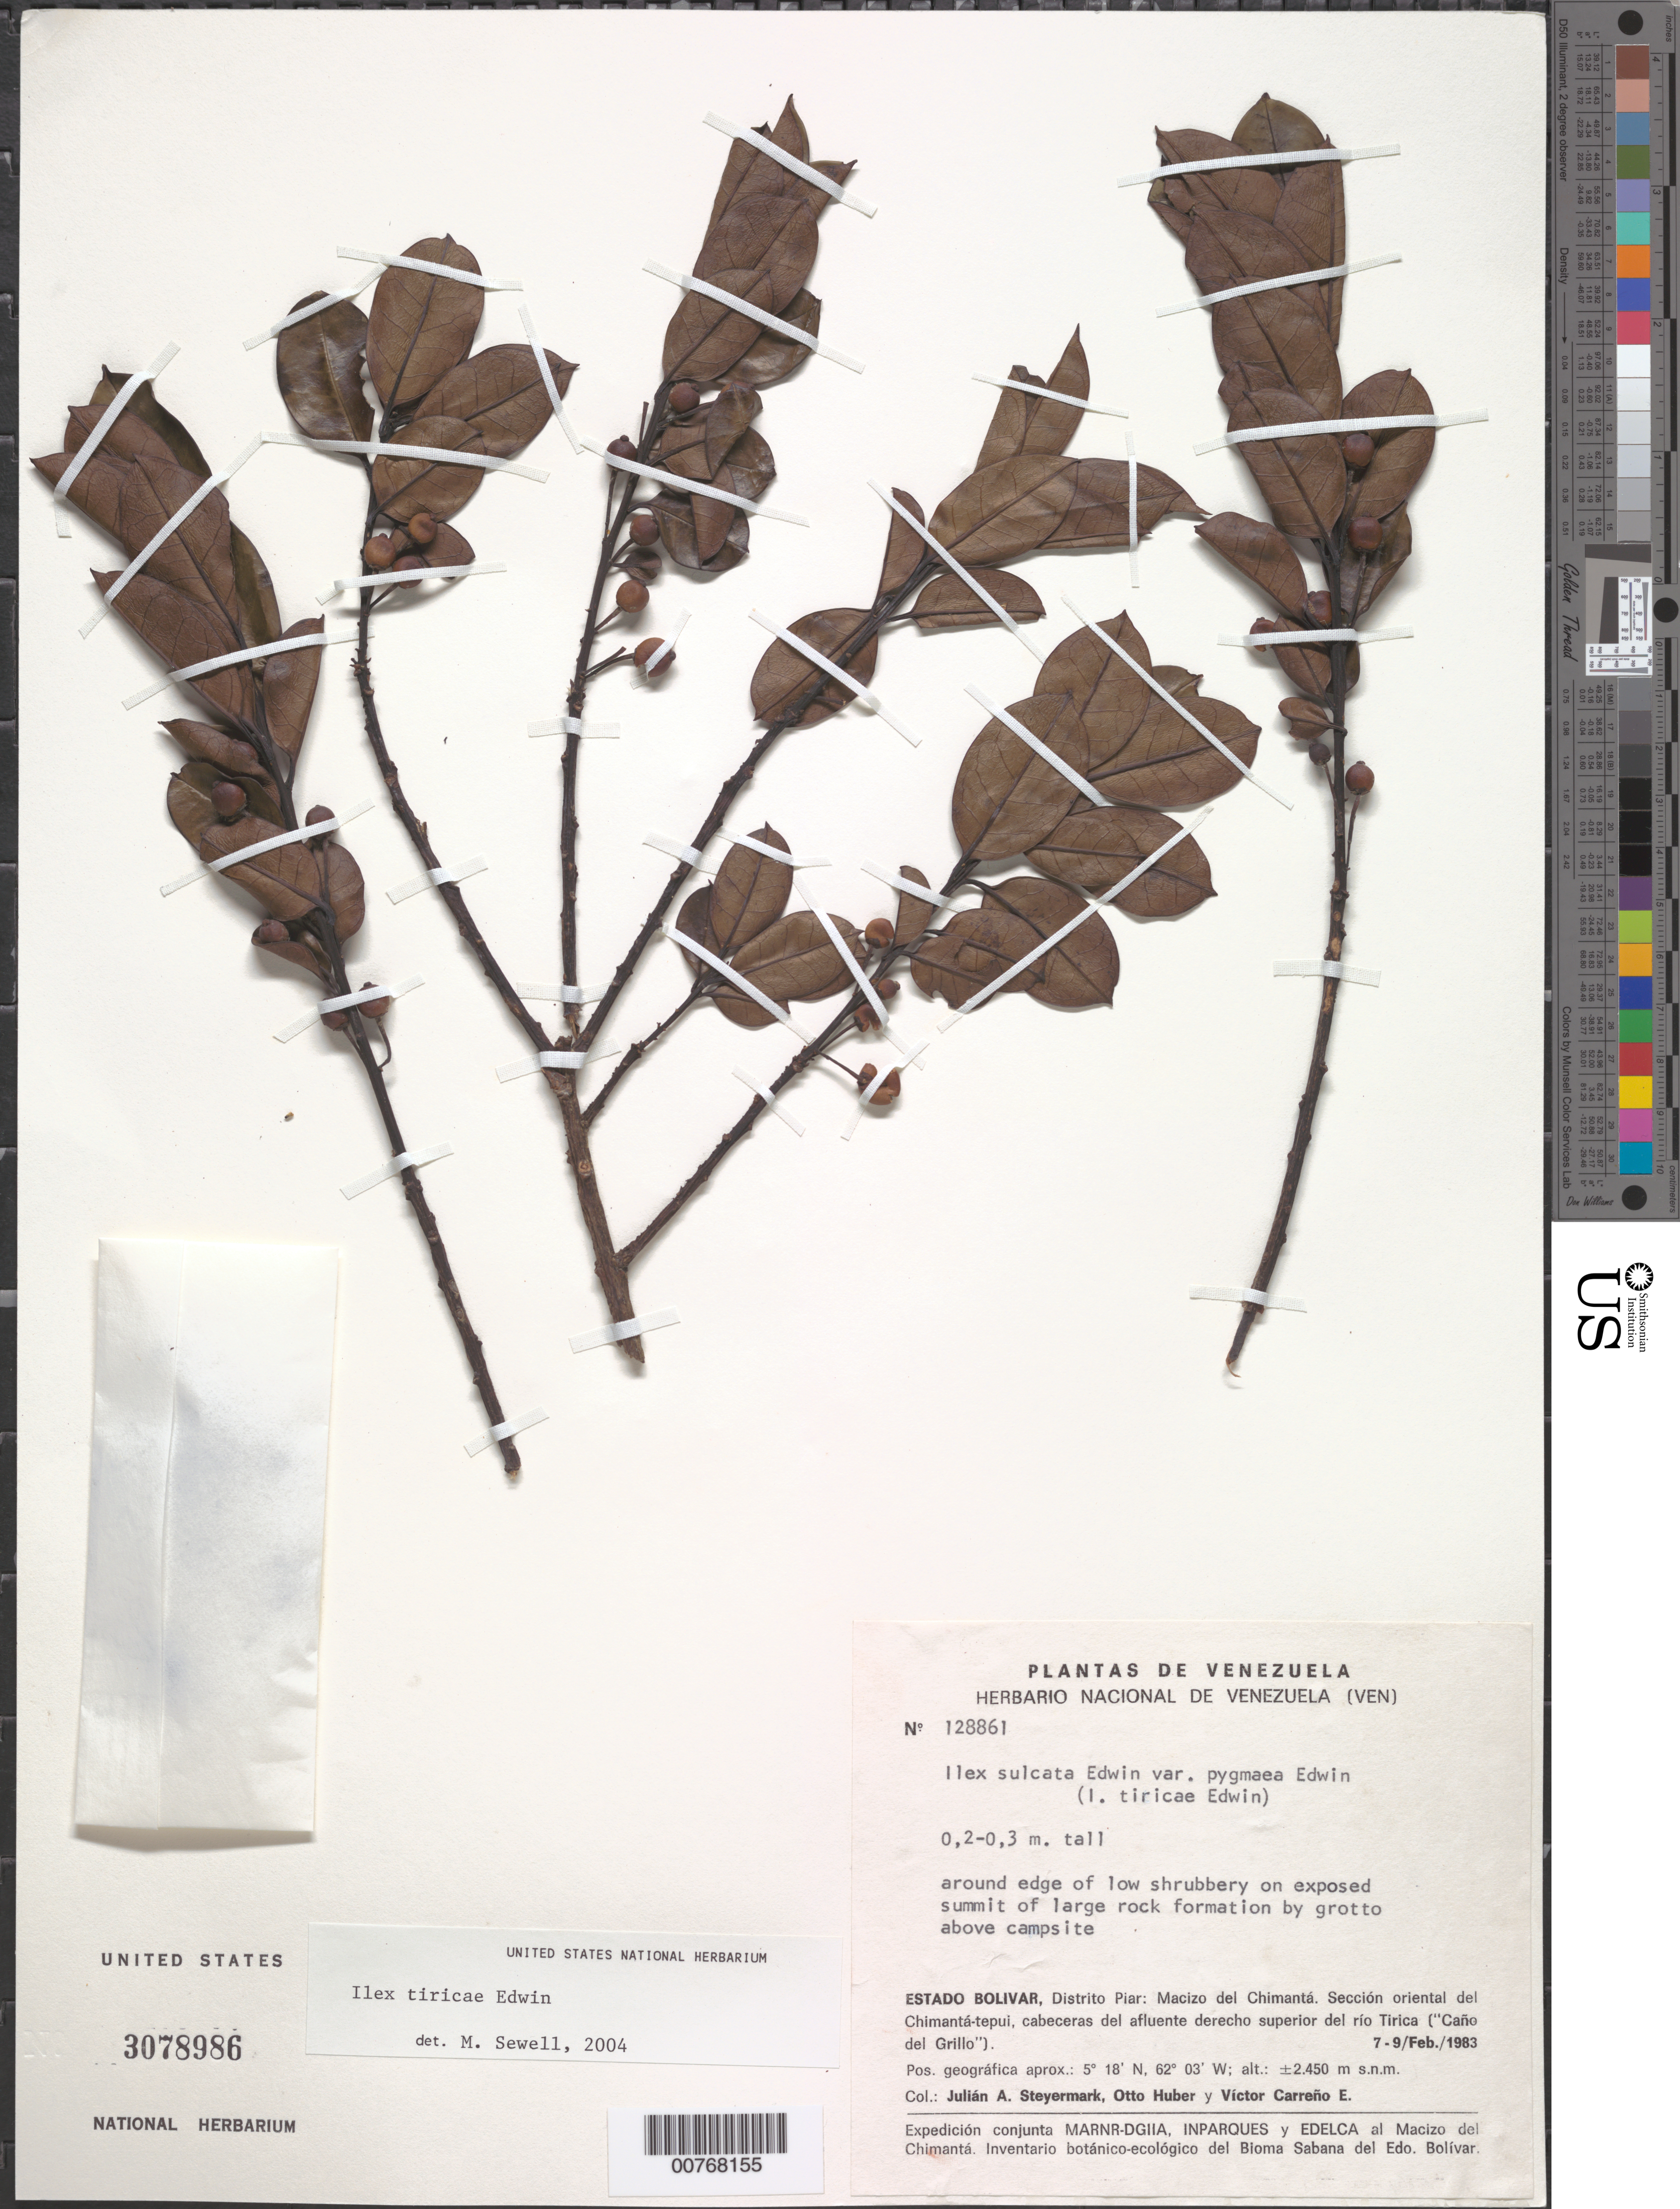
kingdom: Plantae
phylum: Tracheophyta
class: Magnoliopsida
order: Aquifoliales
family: Aquifoliaceae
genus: Ilex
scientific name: Ilex tiricae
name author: Edwin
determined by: Sewell, M.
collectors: J. Steyermark, O. Huber & V. Carreño E.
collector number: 128861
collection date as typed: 7-Feb-83 to 9-Feb-83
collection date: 1983-02-07/1983-02-09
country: Venezuela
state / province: Bolívar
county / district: Piar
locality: Macizo del Chimantá, sect. oriental del Chimantá-tepuí, cabeceras del afluente derecho superíor del Río Tirica (Caño del Grillo)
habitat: Around edge of low shrubbery on exposed summit of large rock formation by grotto above campsite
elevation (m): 2450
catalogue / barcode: US 3078986